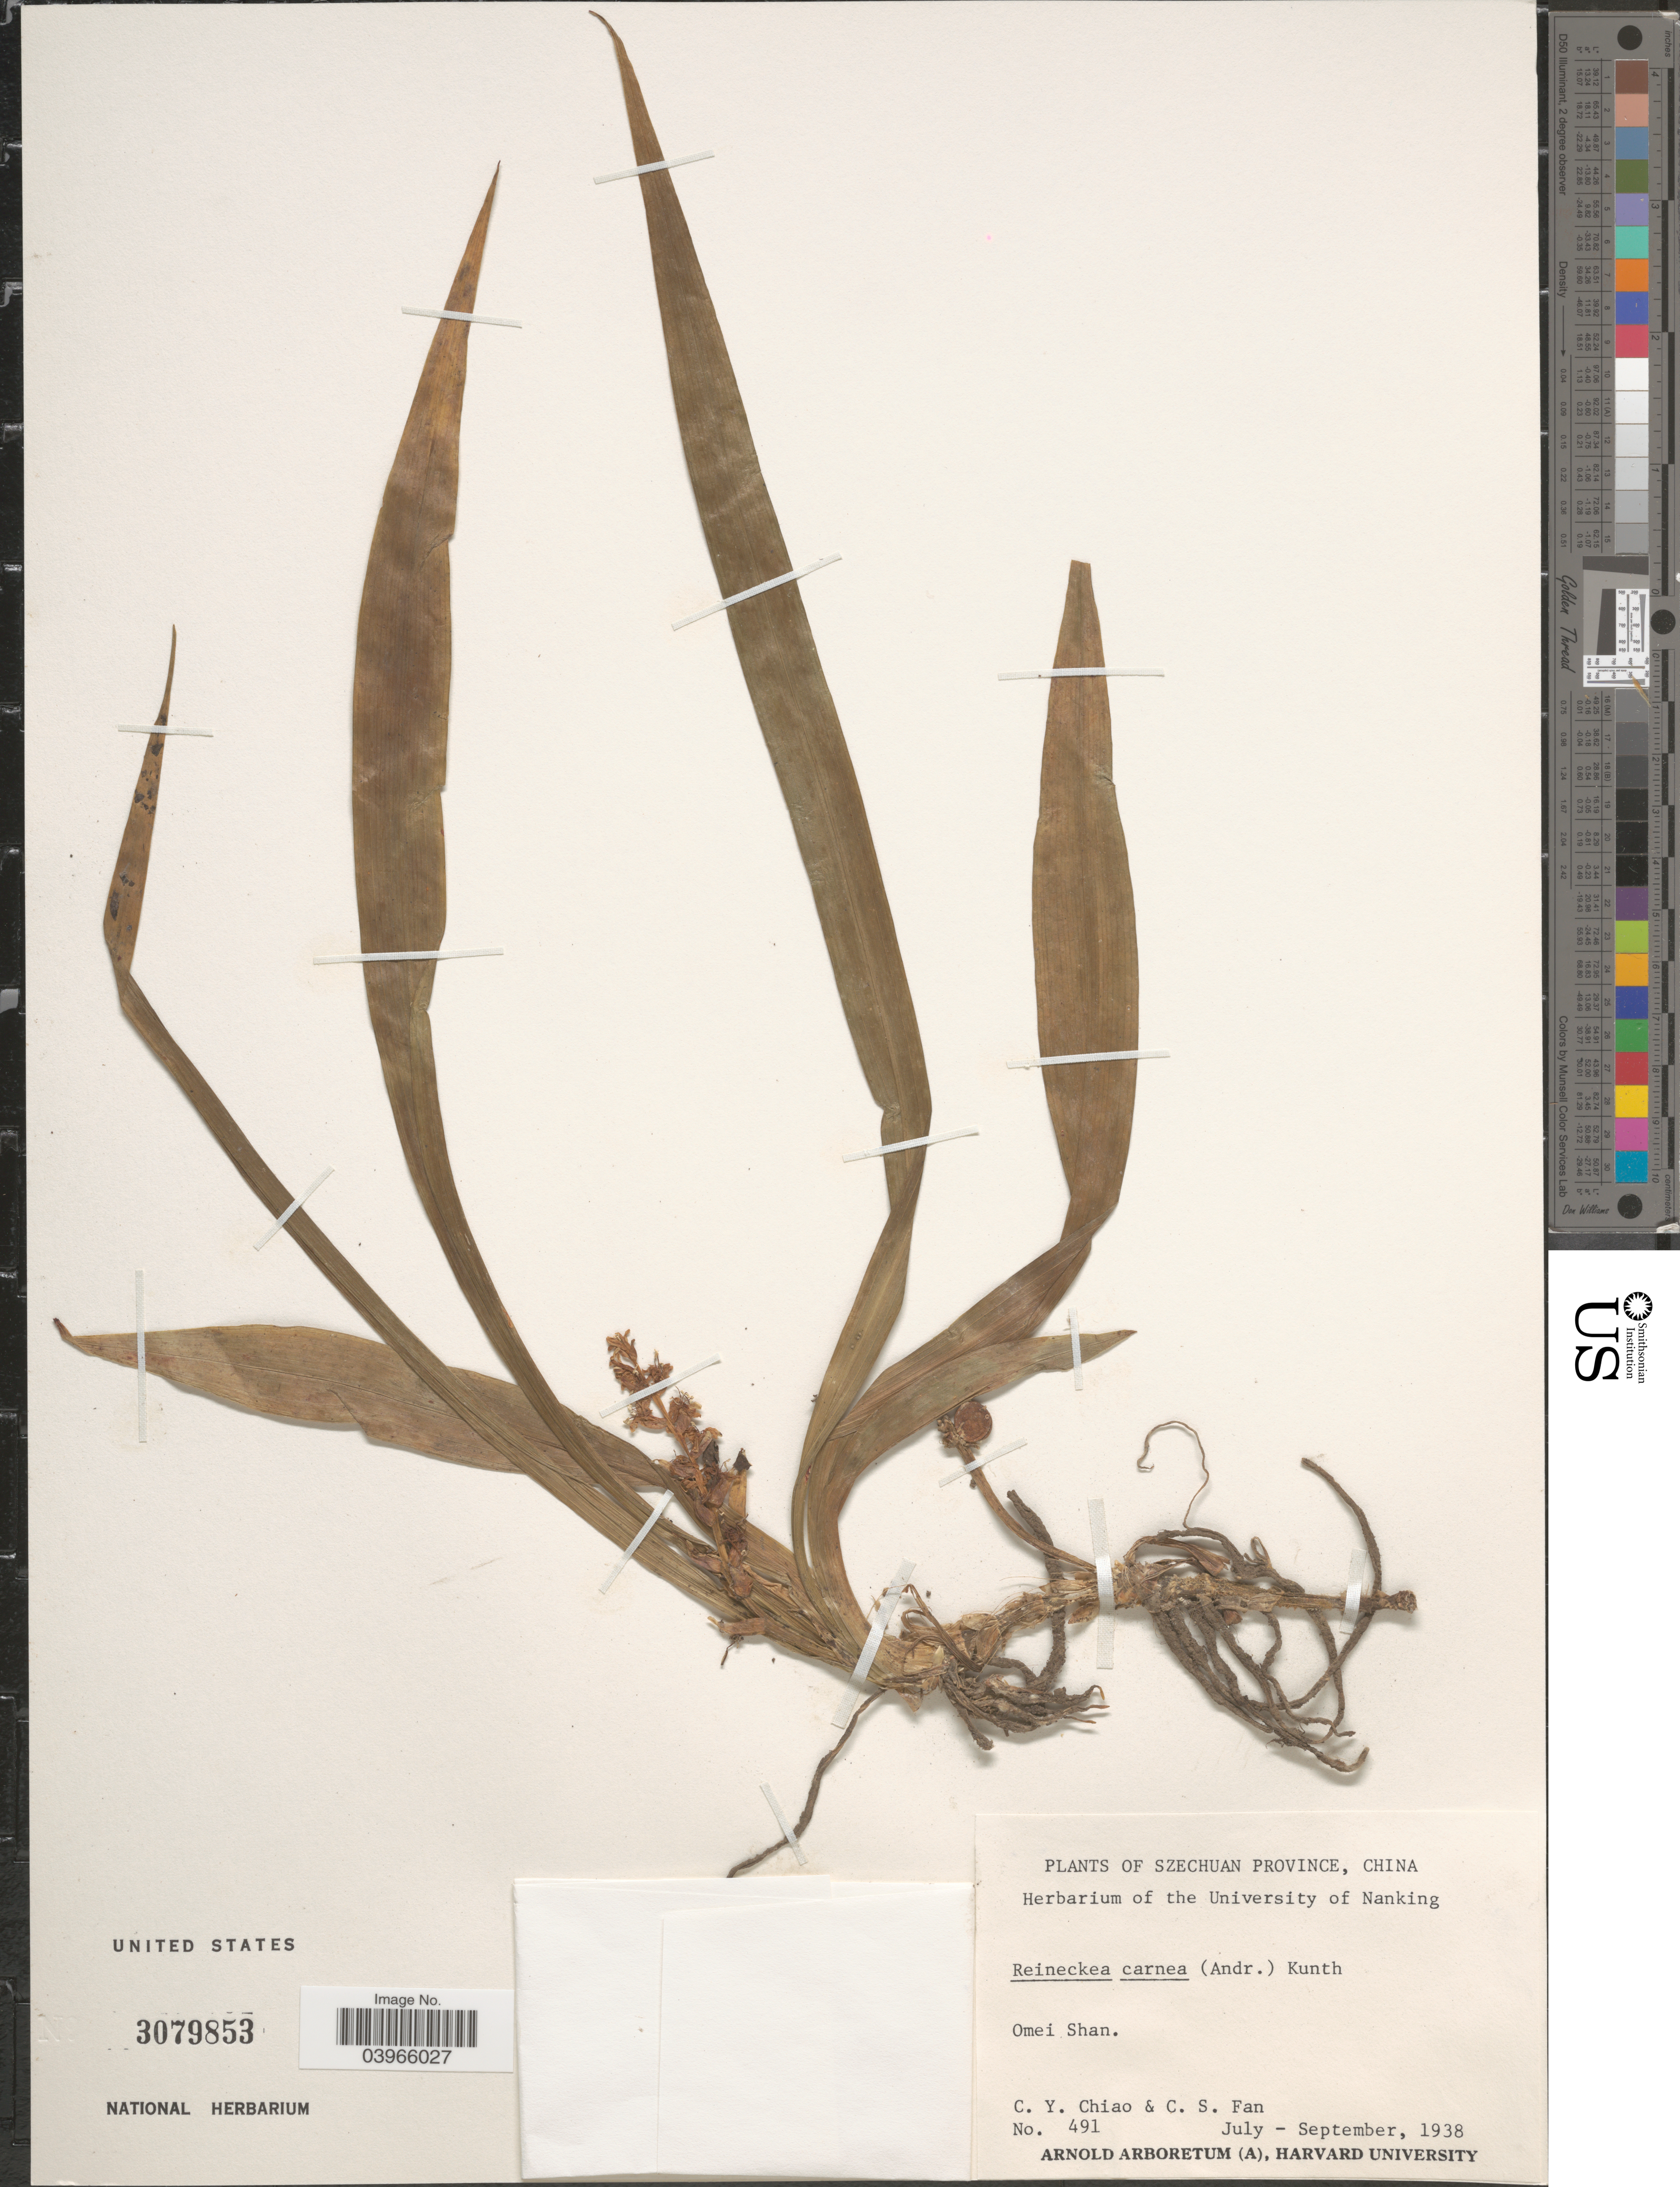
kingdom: Plantae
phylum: Tracheophyta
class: Liliopsida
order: Asparagales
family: Asparagaceae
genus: Reineckea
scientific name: Reineckea carnea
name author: (Andrews) Kunth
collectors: C. Y. Chiao & C. S. Fan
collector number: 491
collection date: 1938-07/1938-09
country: China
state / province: Sichuan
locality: Szechuan Province. Omei Shan.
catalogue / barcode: US 3079853